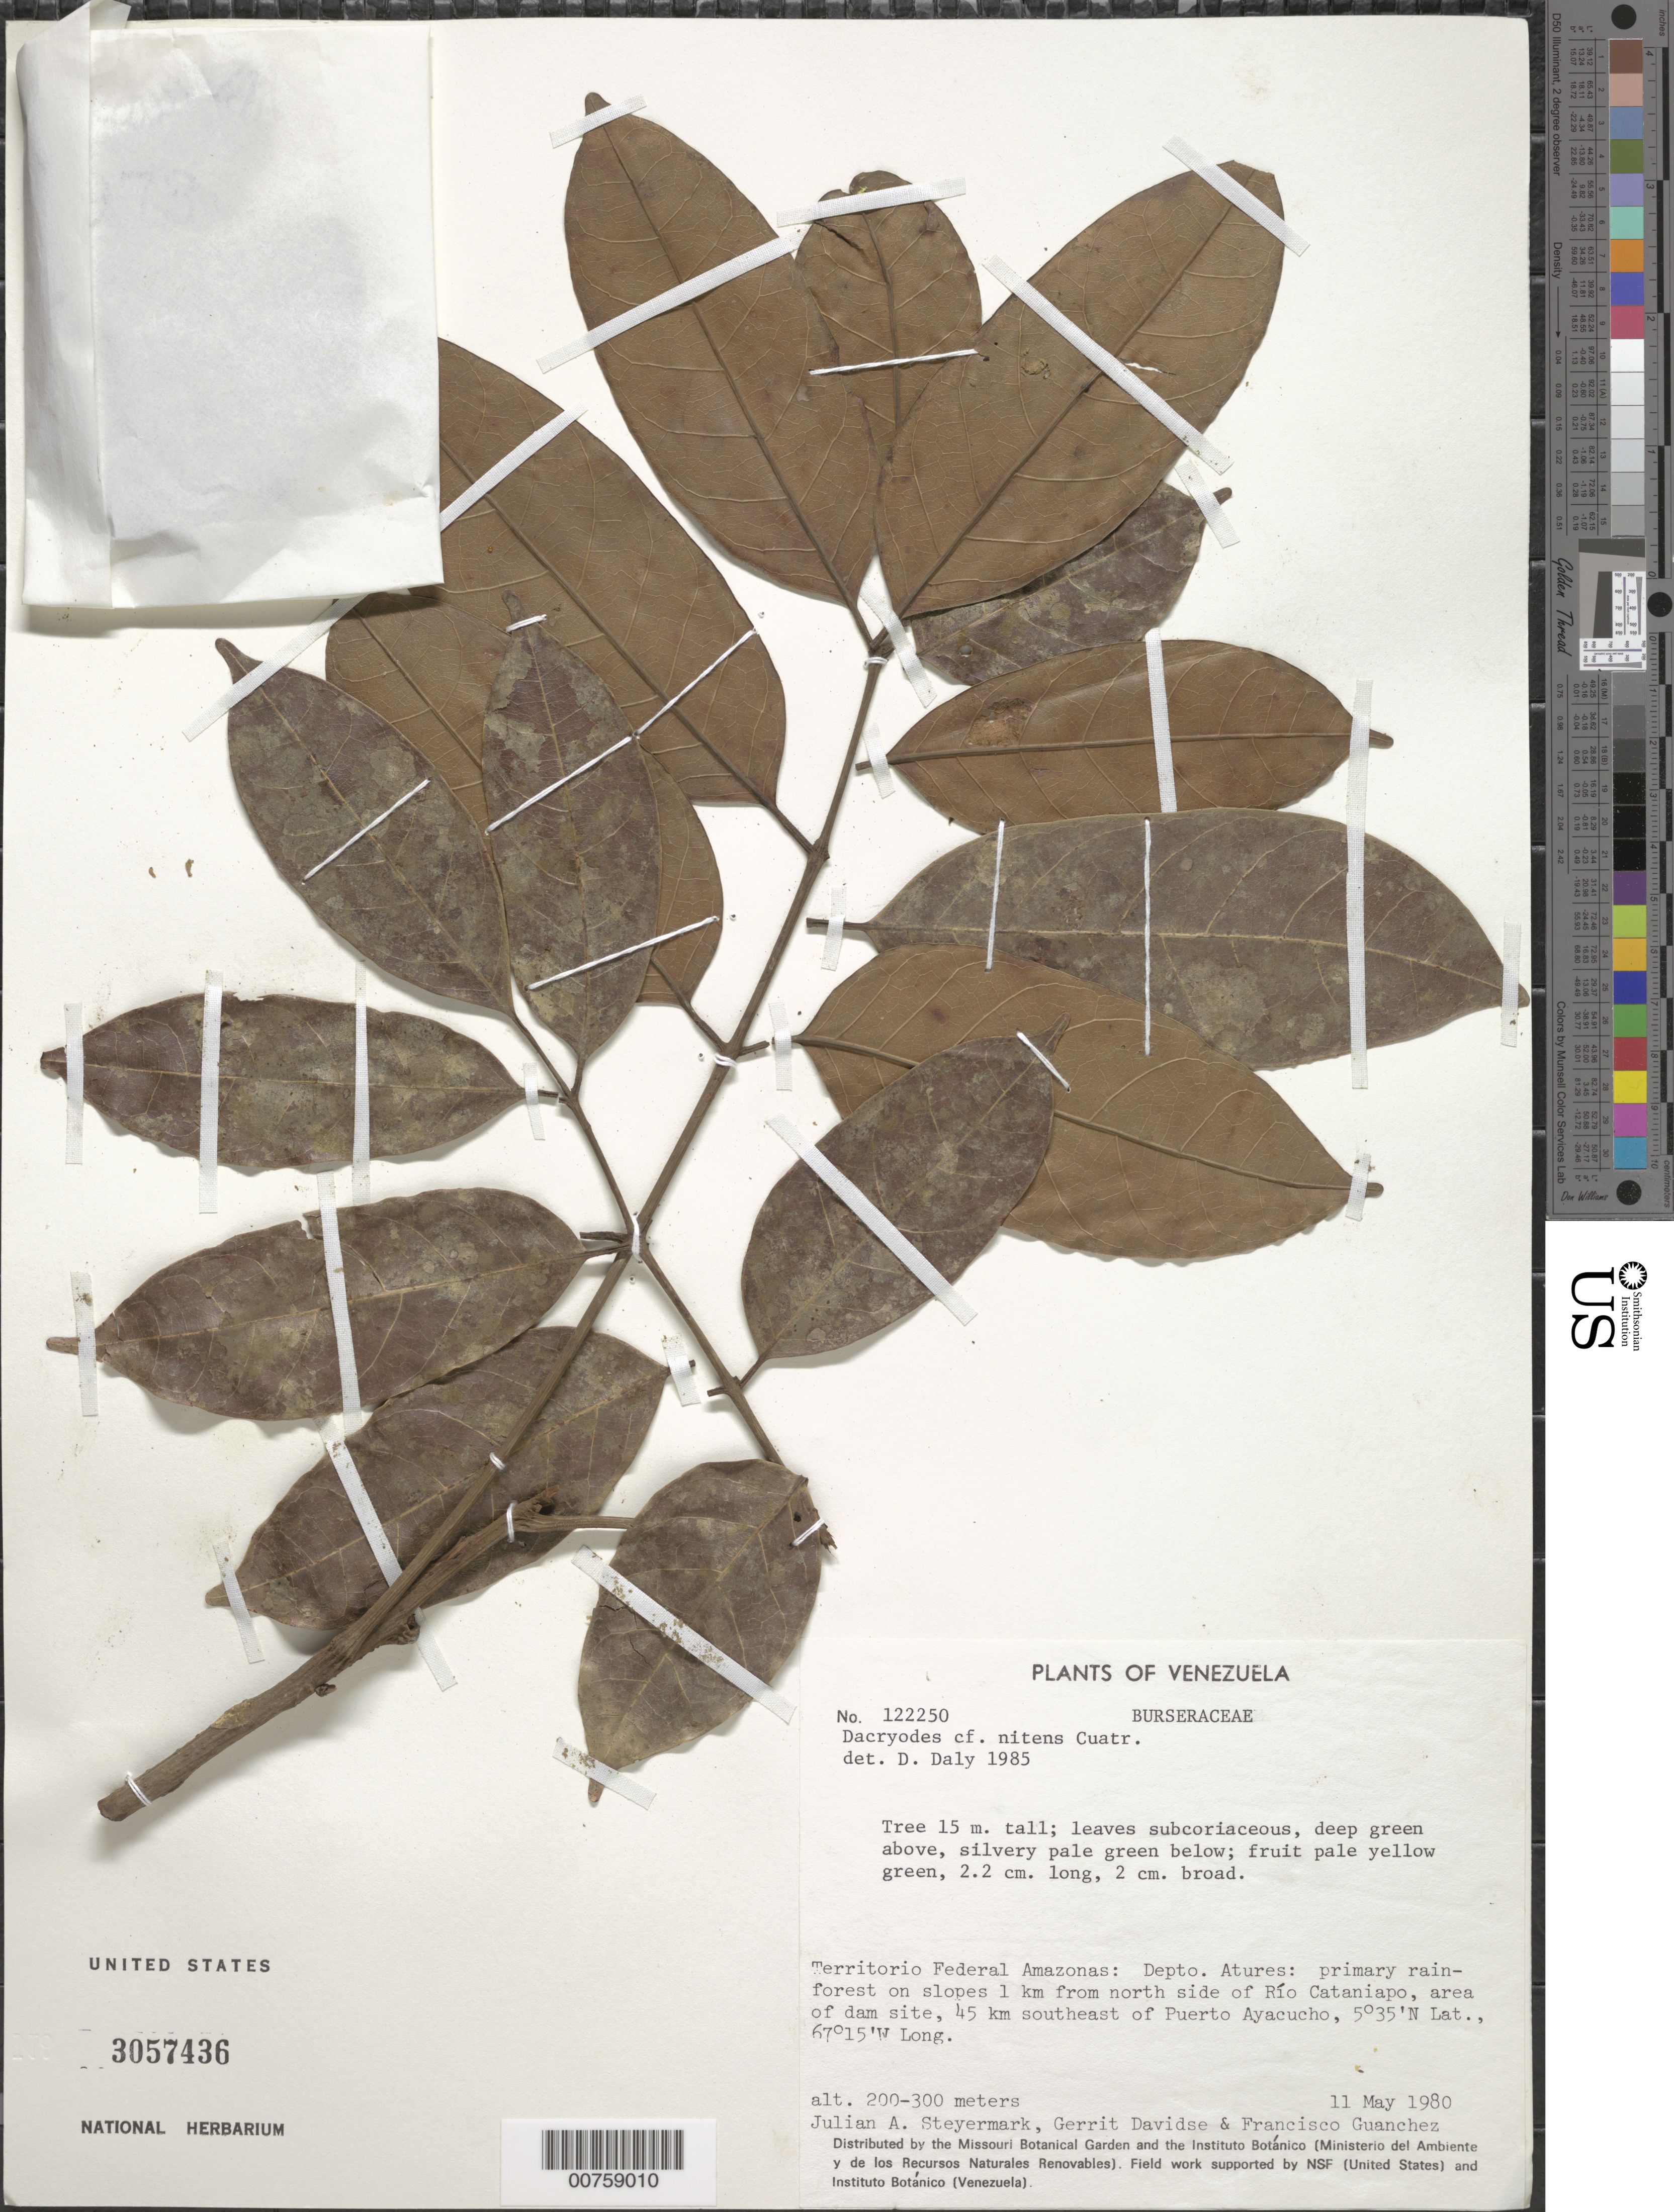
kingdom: Plantae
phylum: Tracheophyta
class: Magnoliopsida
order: Sapindales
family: Burseraceae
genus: Dacryodes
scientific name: Dacryodes nitens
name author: Cuatrec.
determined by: Daly, D. C.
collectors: J. Steyermark, G. Davidse & F. Guánchez M.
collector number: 122250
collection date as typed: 11-May-80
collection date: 1980-05-11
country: Venezuela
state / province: Amazonas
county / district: Atures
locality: Río Cataniapo, on north side of river, at dam site, 48 km SE of Puerto Ayacucho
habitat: Primary rainforest along river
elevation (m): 200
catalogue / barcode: US 3057436